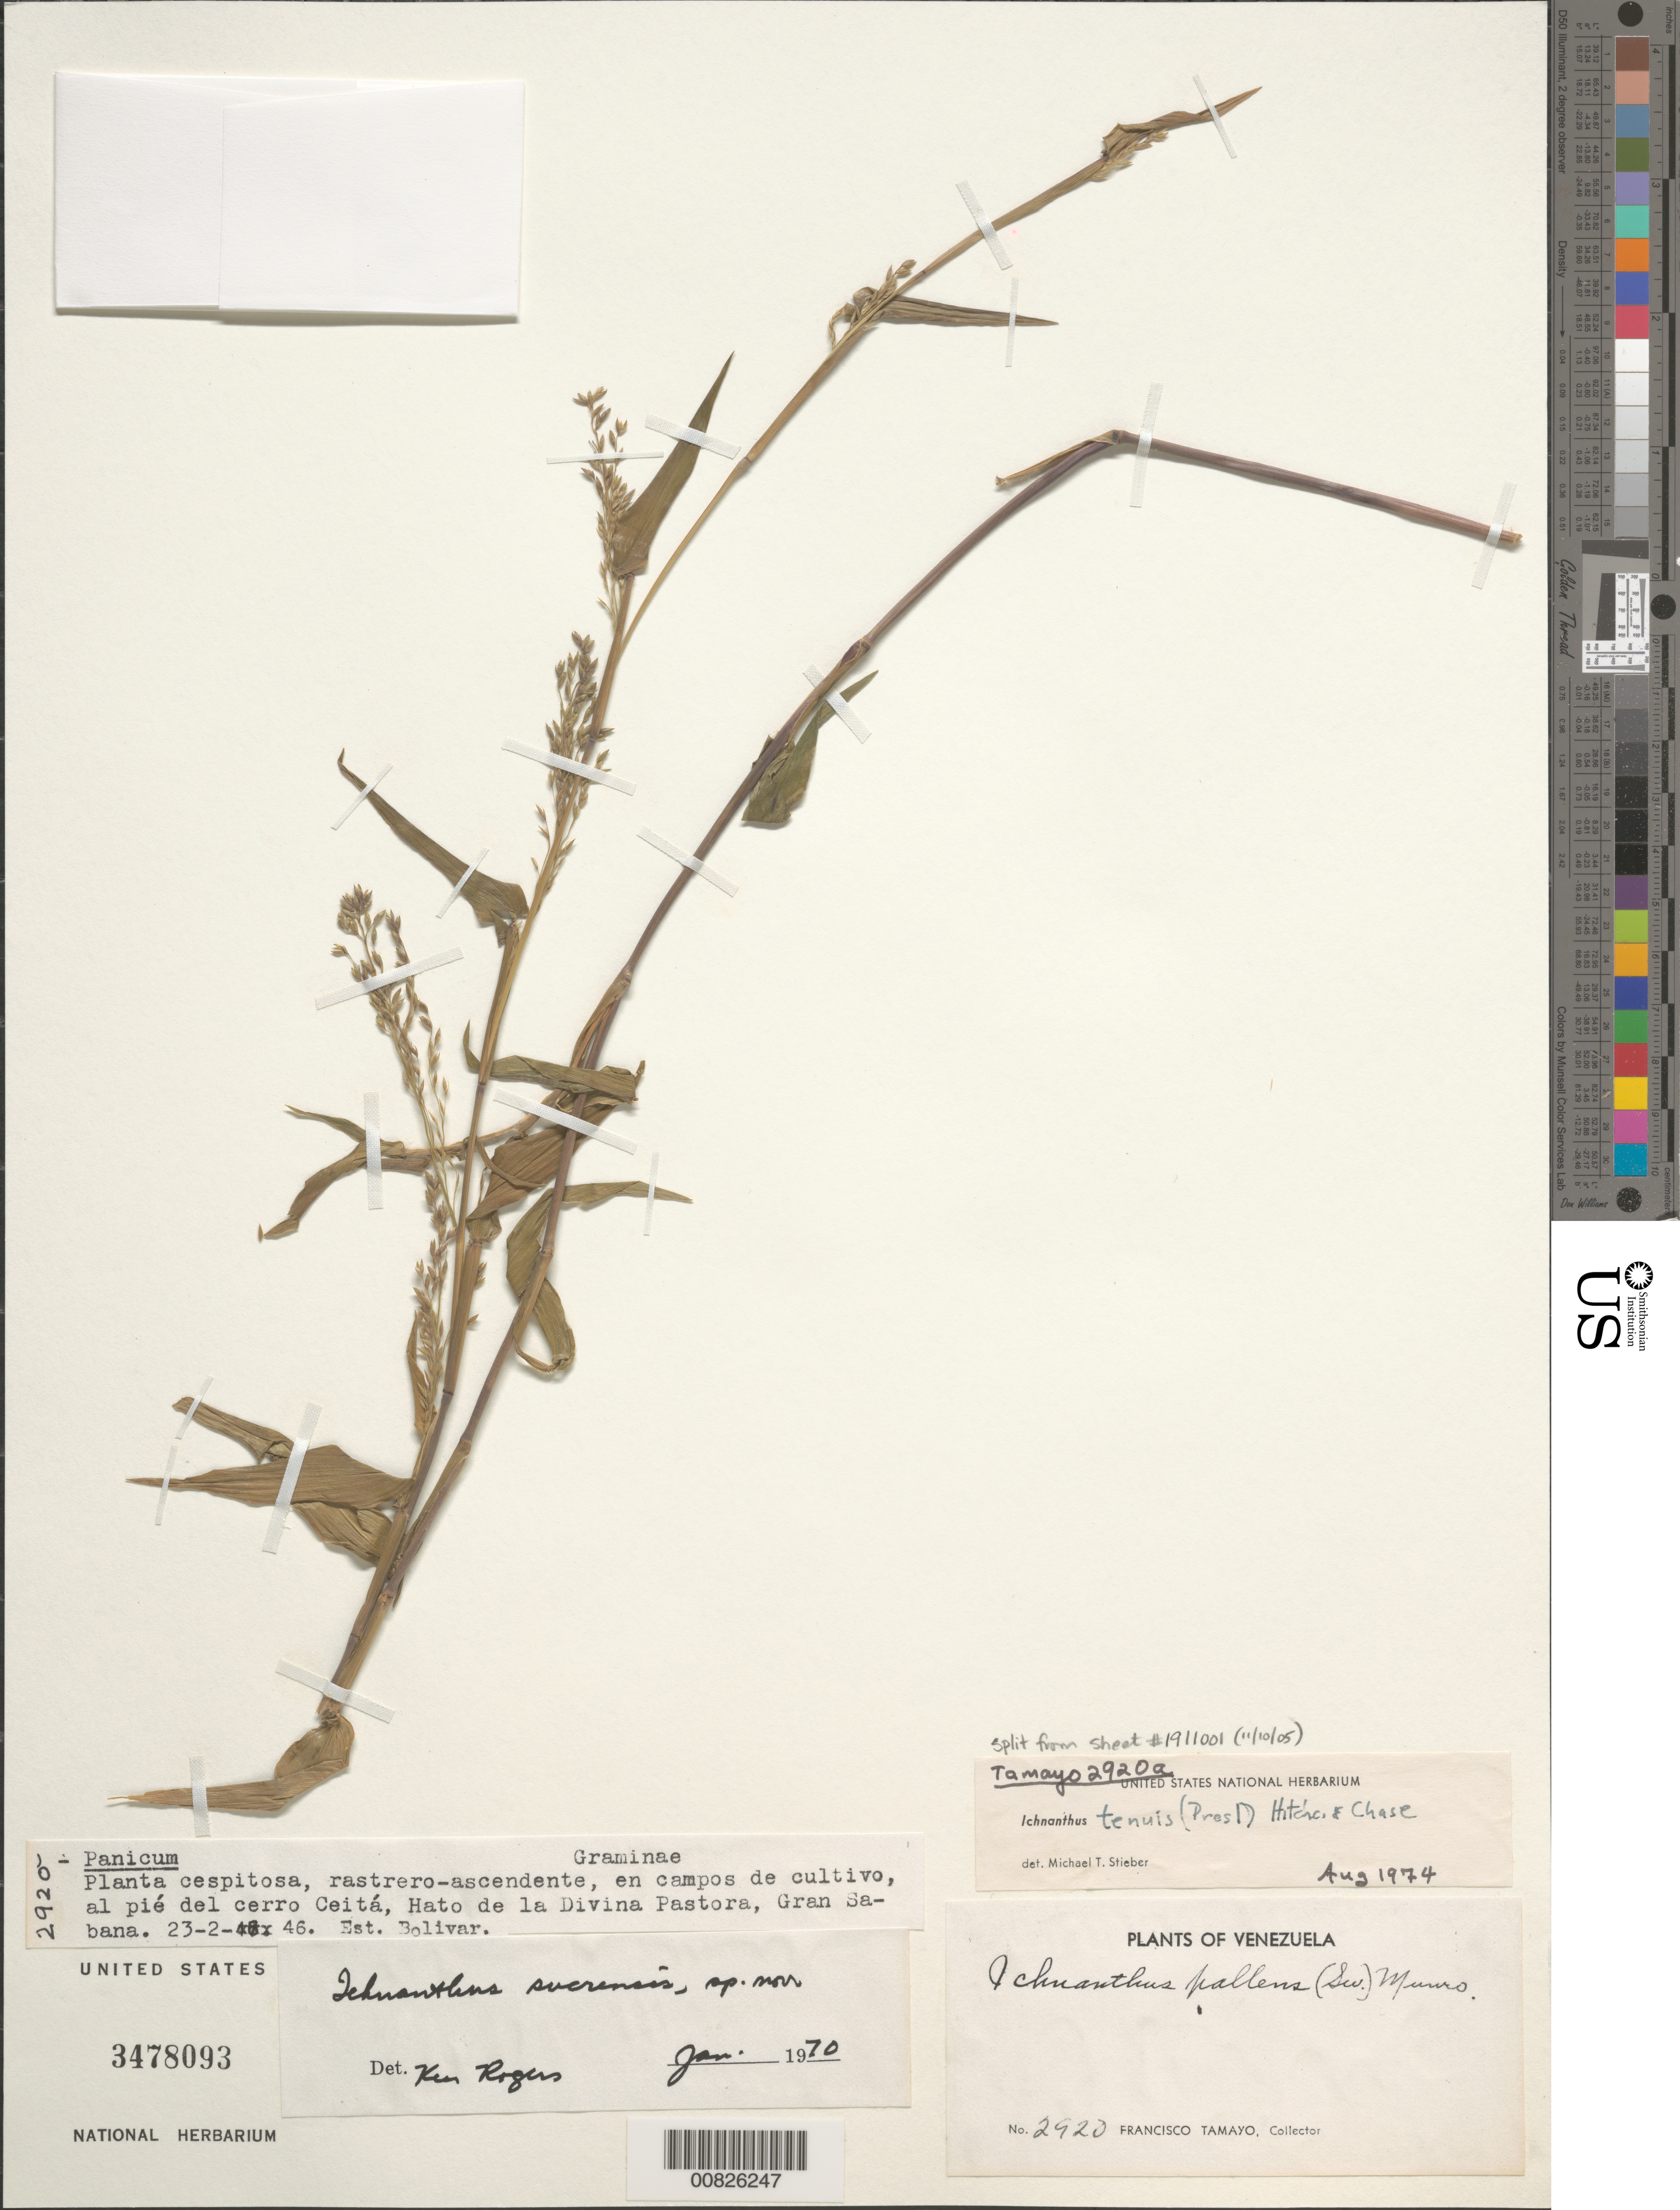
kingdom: Plantae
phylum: Tracheophyta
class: Liliopsida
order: Poales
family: Poaceae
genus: Ichnanthus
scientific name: Ichnanthus tenuis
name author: (J. Presl) Hitchc. & Chase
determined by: Stieber, M. T.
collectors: F. Tamayo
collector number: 2920 a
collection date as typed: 23-Feb-46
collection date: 1946-02-23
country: Venezuela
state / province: Bolívar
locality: Gran Sabana, Hato Divina Pastora, Cerro Ceitá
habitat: Campos de cultivo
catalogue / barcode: US 3478093